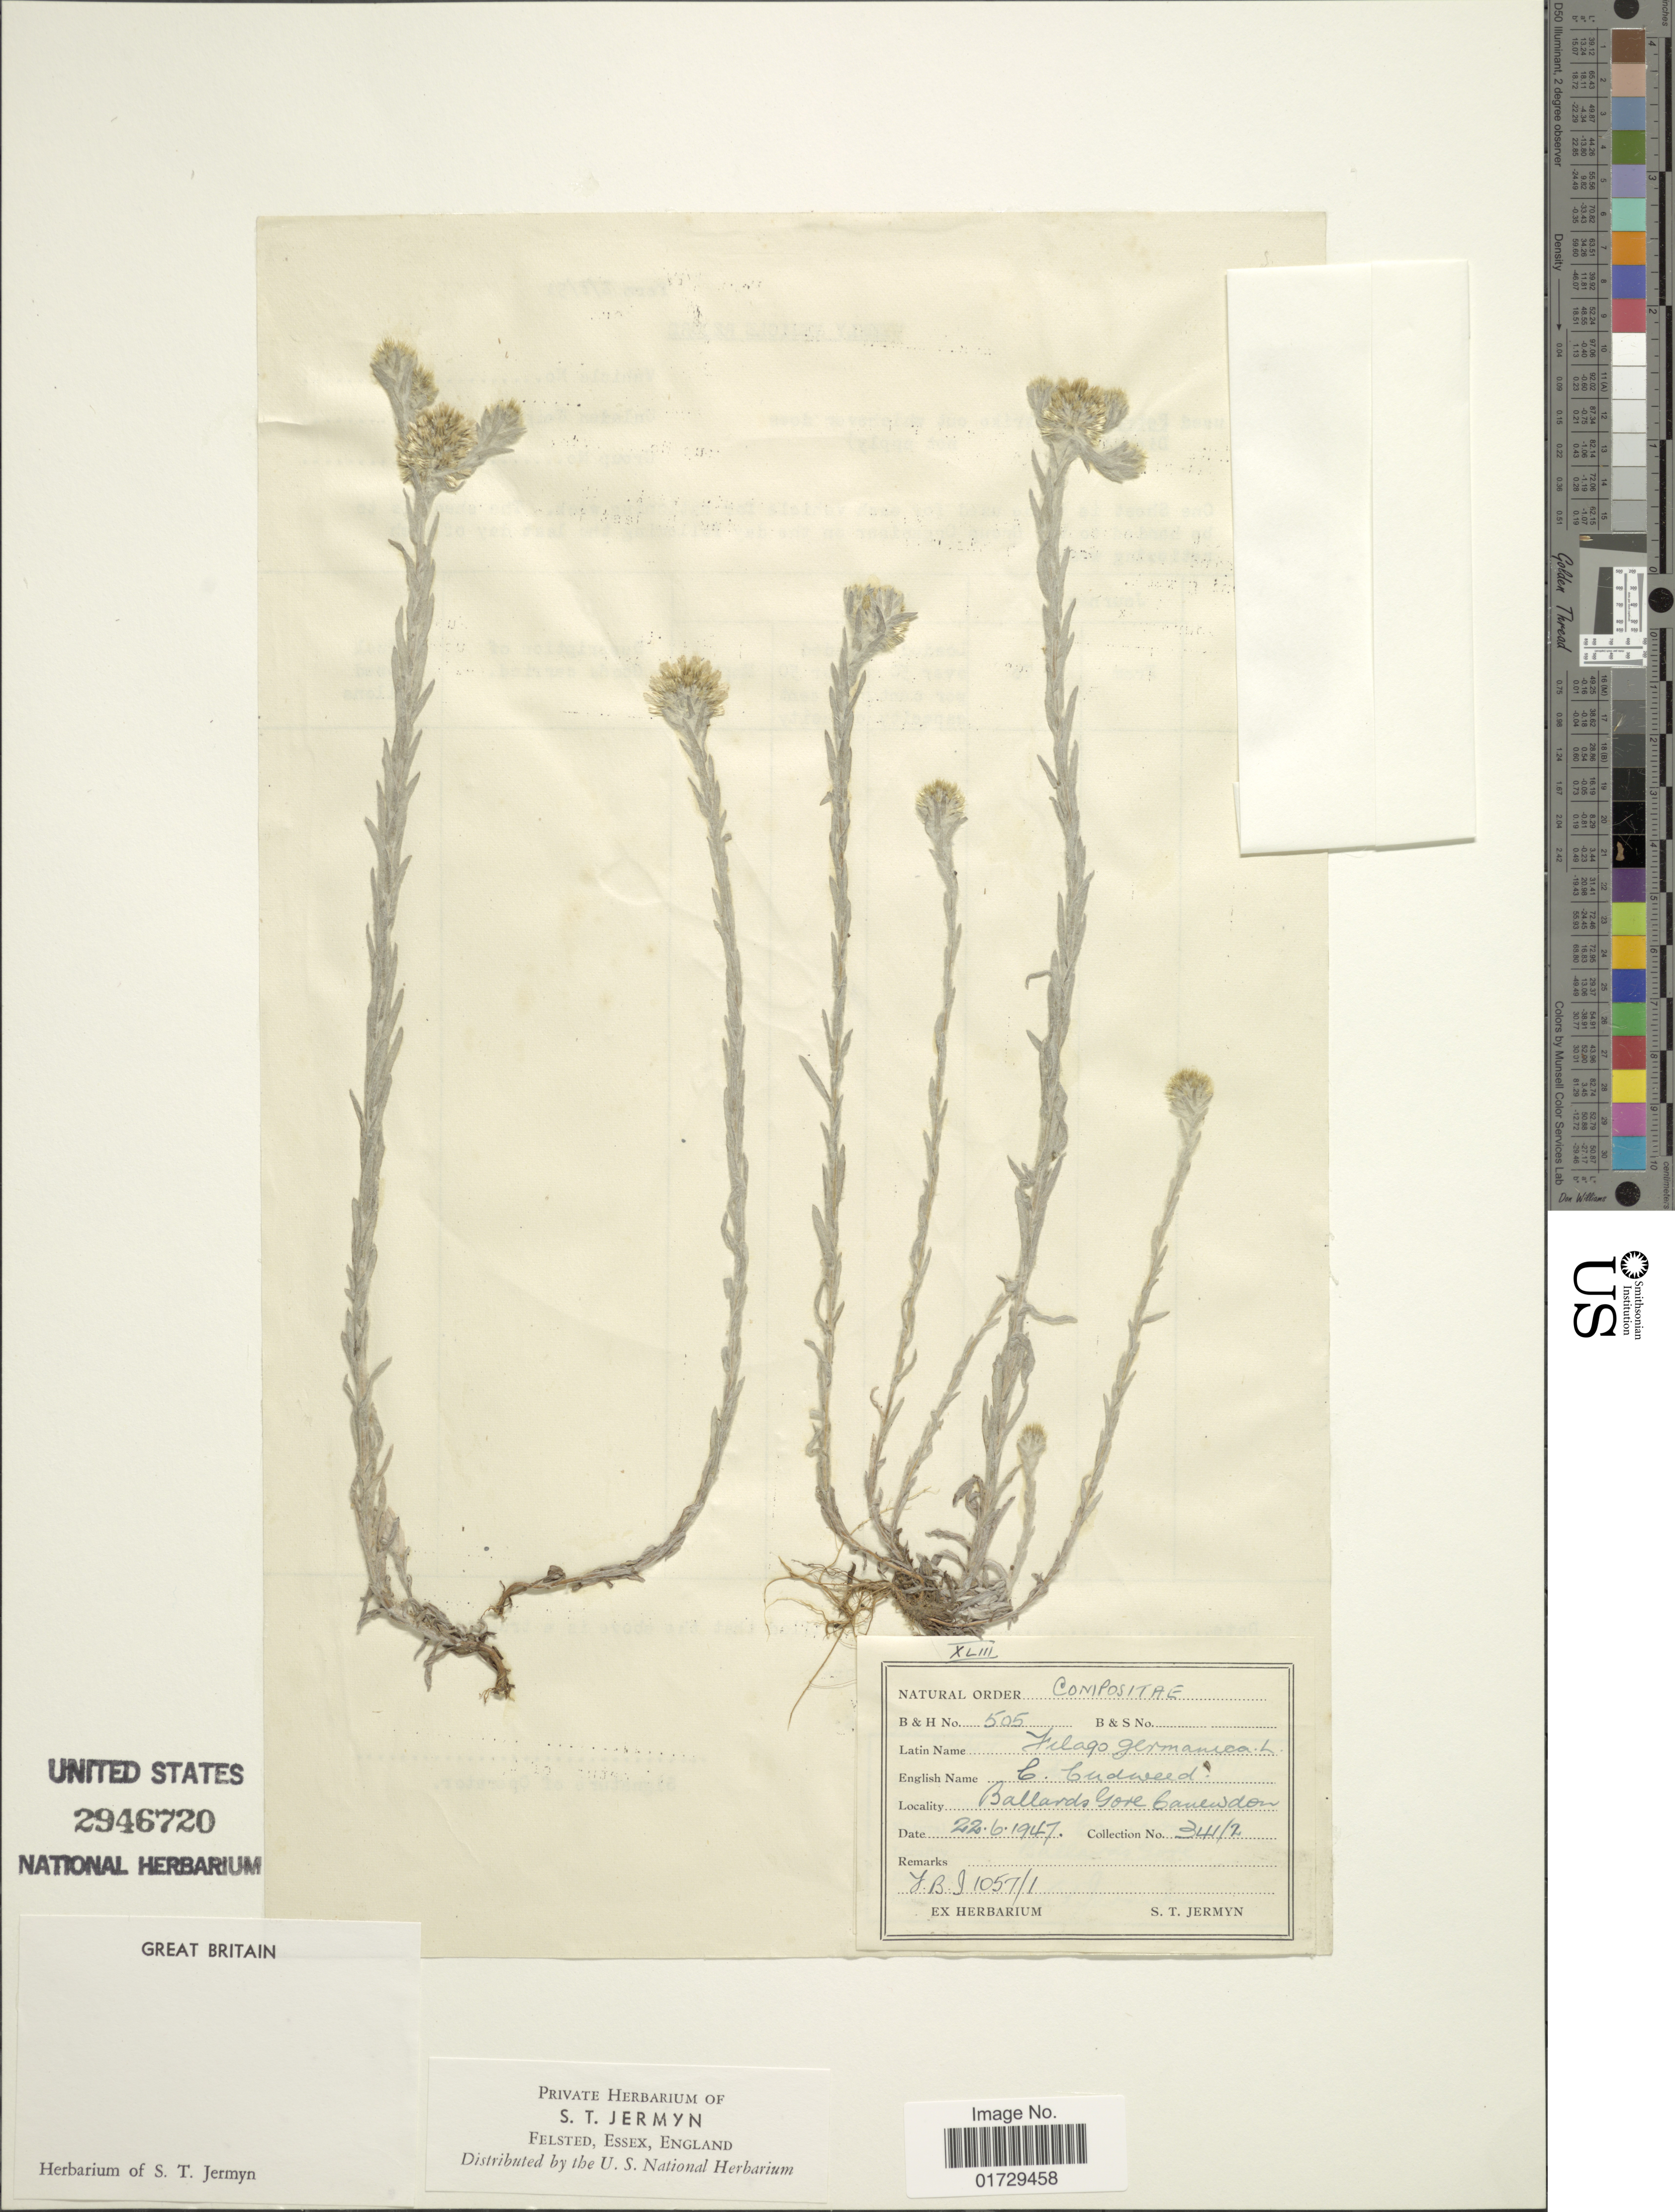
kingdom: Plantae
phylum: Tracheophyta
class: Magnoliopsida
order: Asterales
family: Asteraceae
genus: Filago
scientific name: Filago germanica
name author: (L.) Huds.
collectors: S. Jermyn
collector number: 341/2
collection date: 1947-06-22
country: United Kingdom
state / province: England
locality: Ballards Gore Canewdon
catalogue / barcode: US 2946720